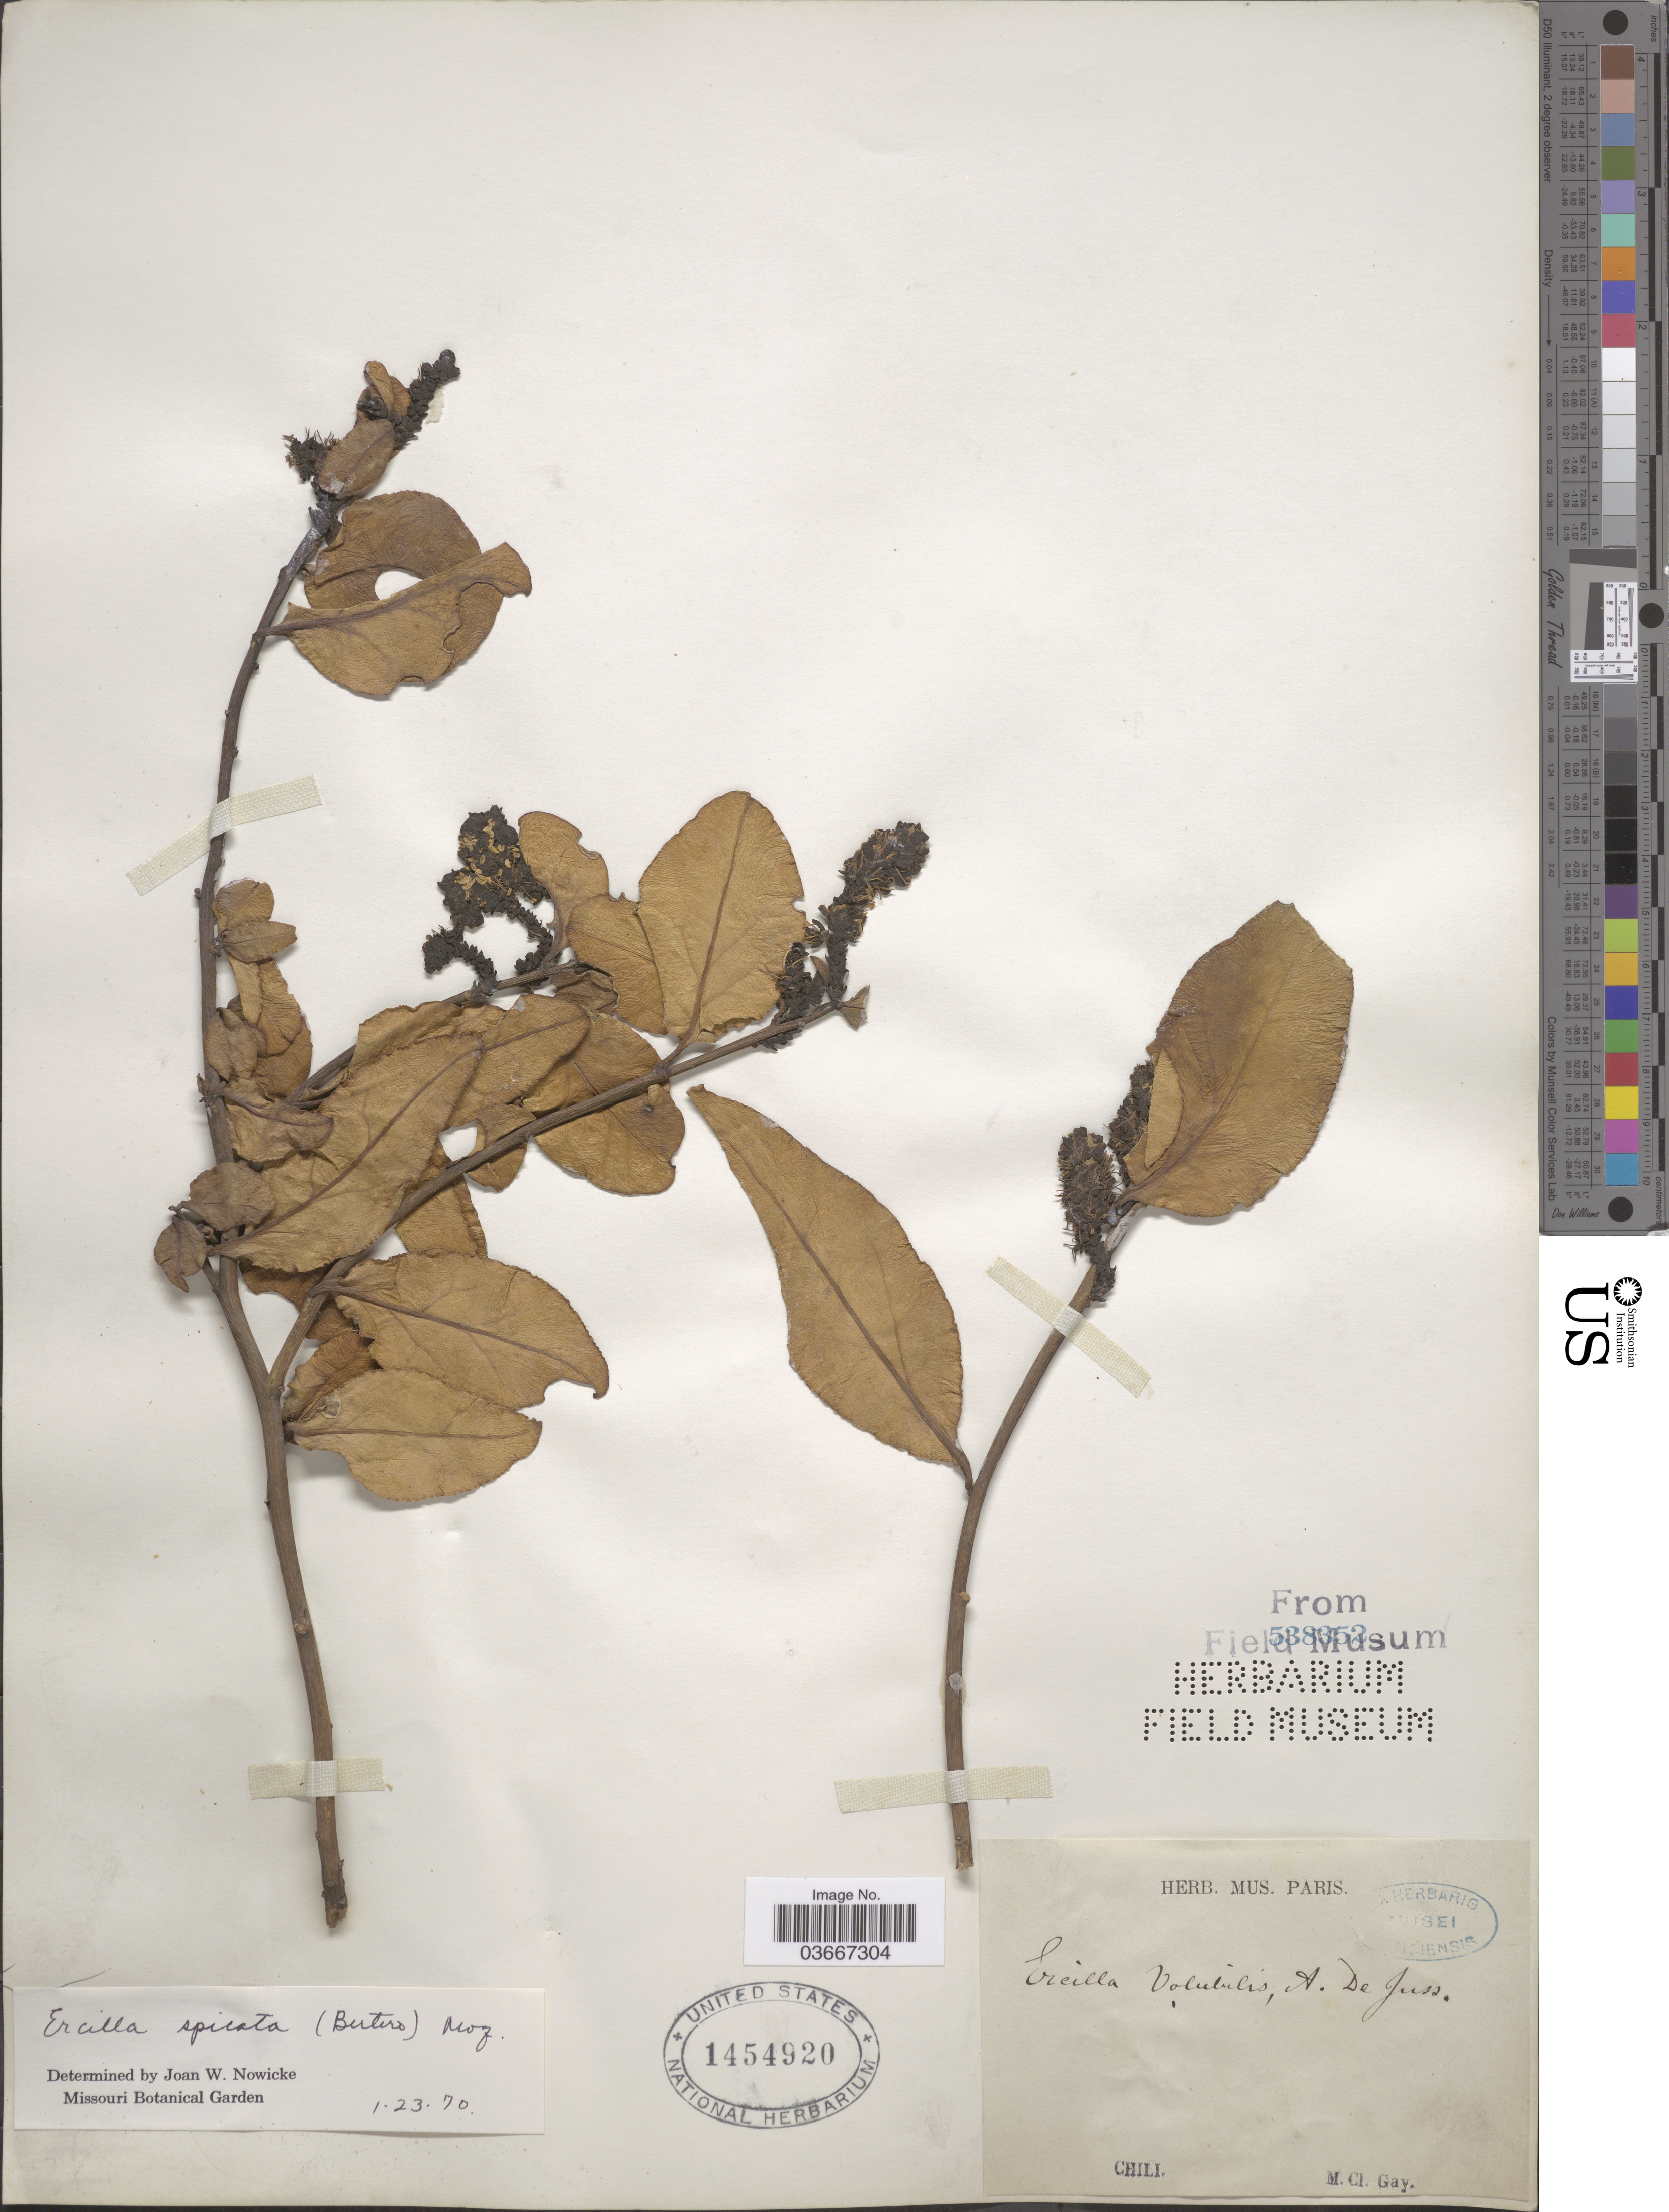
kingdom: Plantae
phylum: Tracheophyta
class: Magnoliopsida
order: Caryophyllales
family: Phytolaccaceae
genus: Ercilla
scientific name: Ercilla spicata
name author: (Bertero) Moq.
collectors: M. Gay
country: Chile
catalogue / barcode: US 1454920